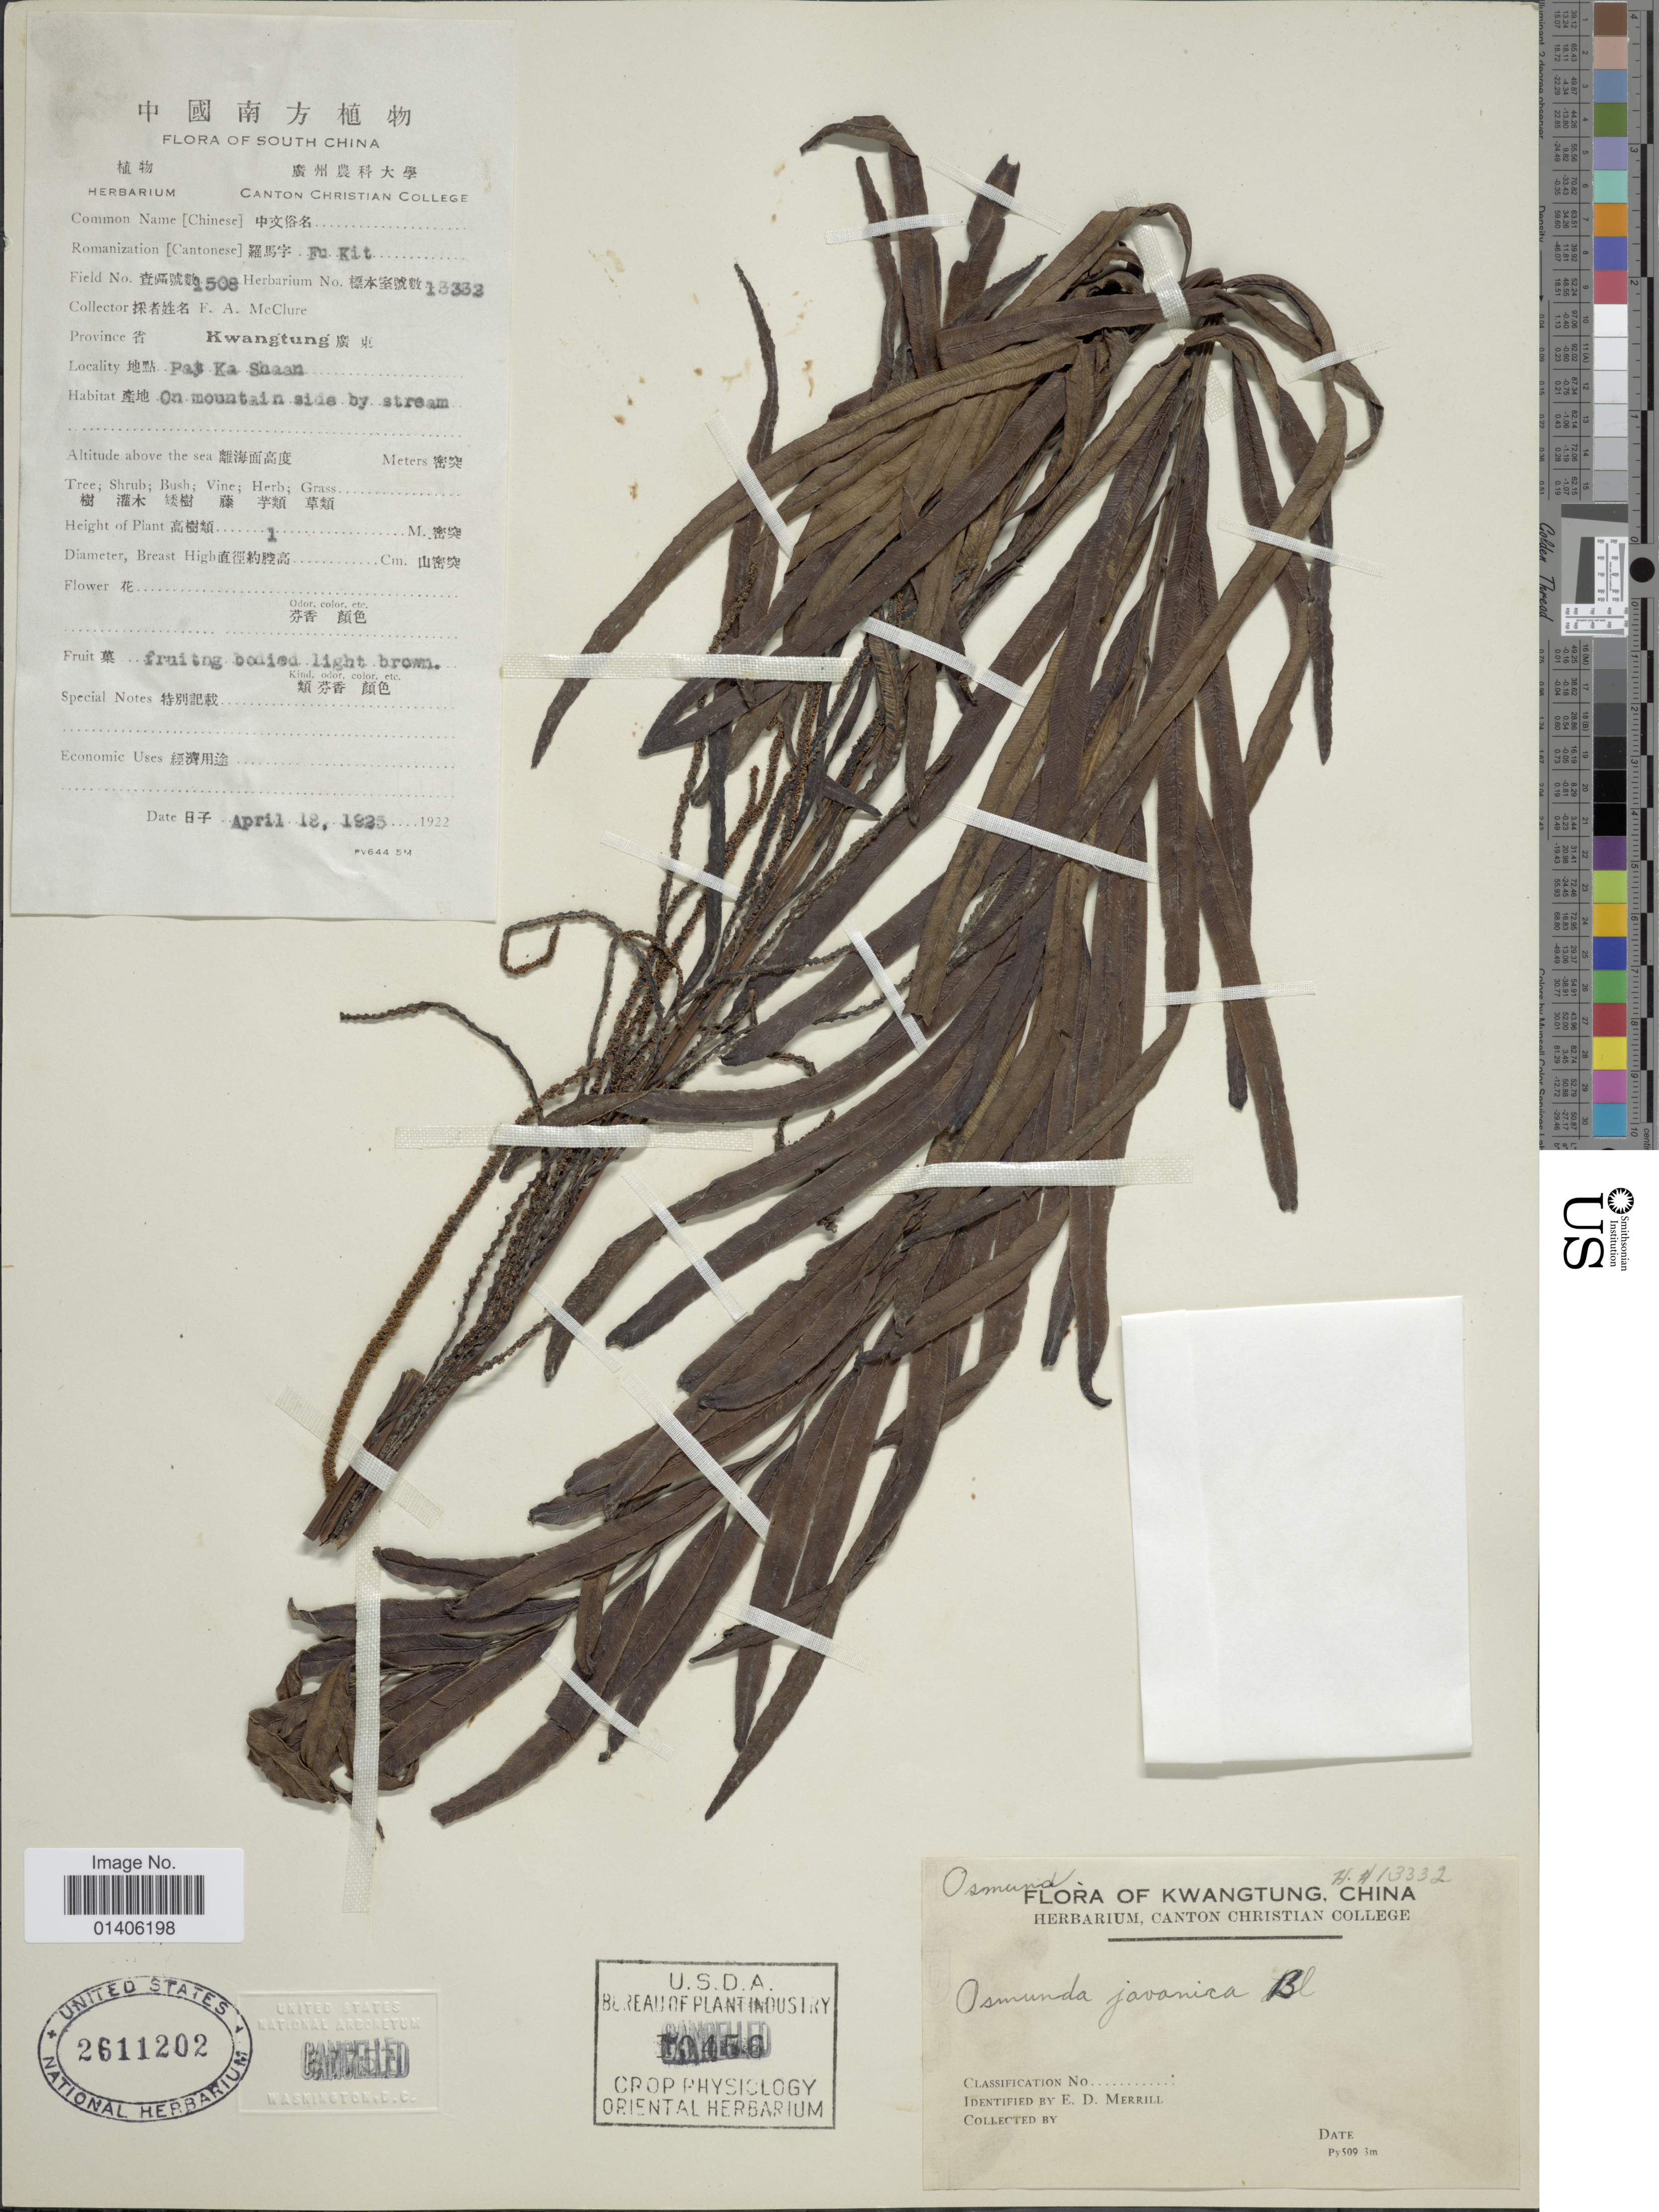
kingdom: Plantae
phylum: Tracheophyta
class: Polypodiopsida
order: Osmundales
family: Osmundaceae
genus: Osmunda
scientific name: Osmunda javanica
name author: Blume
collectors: F. A. McClure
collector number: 13332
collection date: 1925-04-12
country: China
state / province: Guangdong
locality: South China, Province Kwangtung, On mountain side by stream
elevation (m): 1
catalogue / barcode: US 2611202